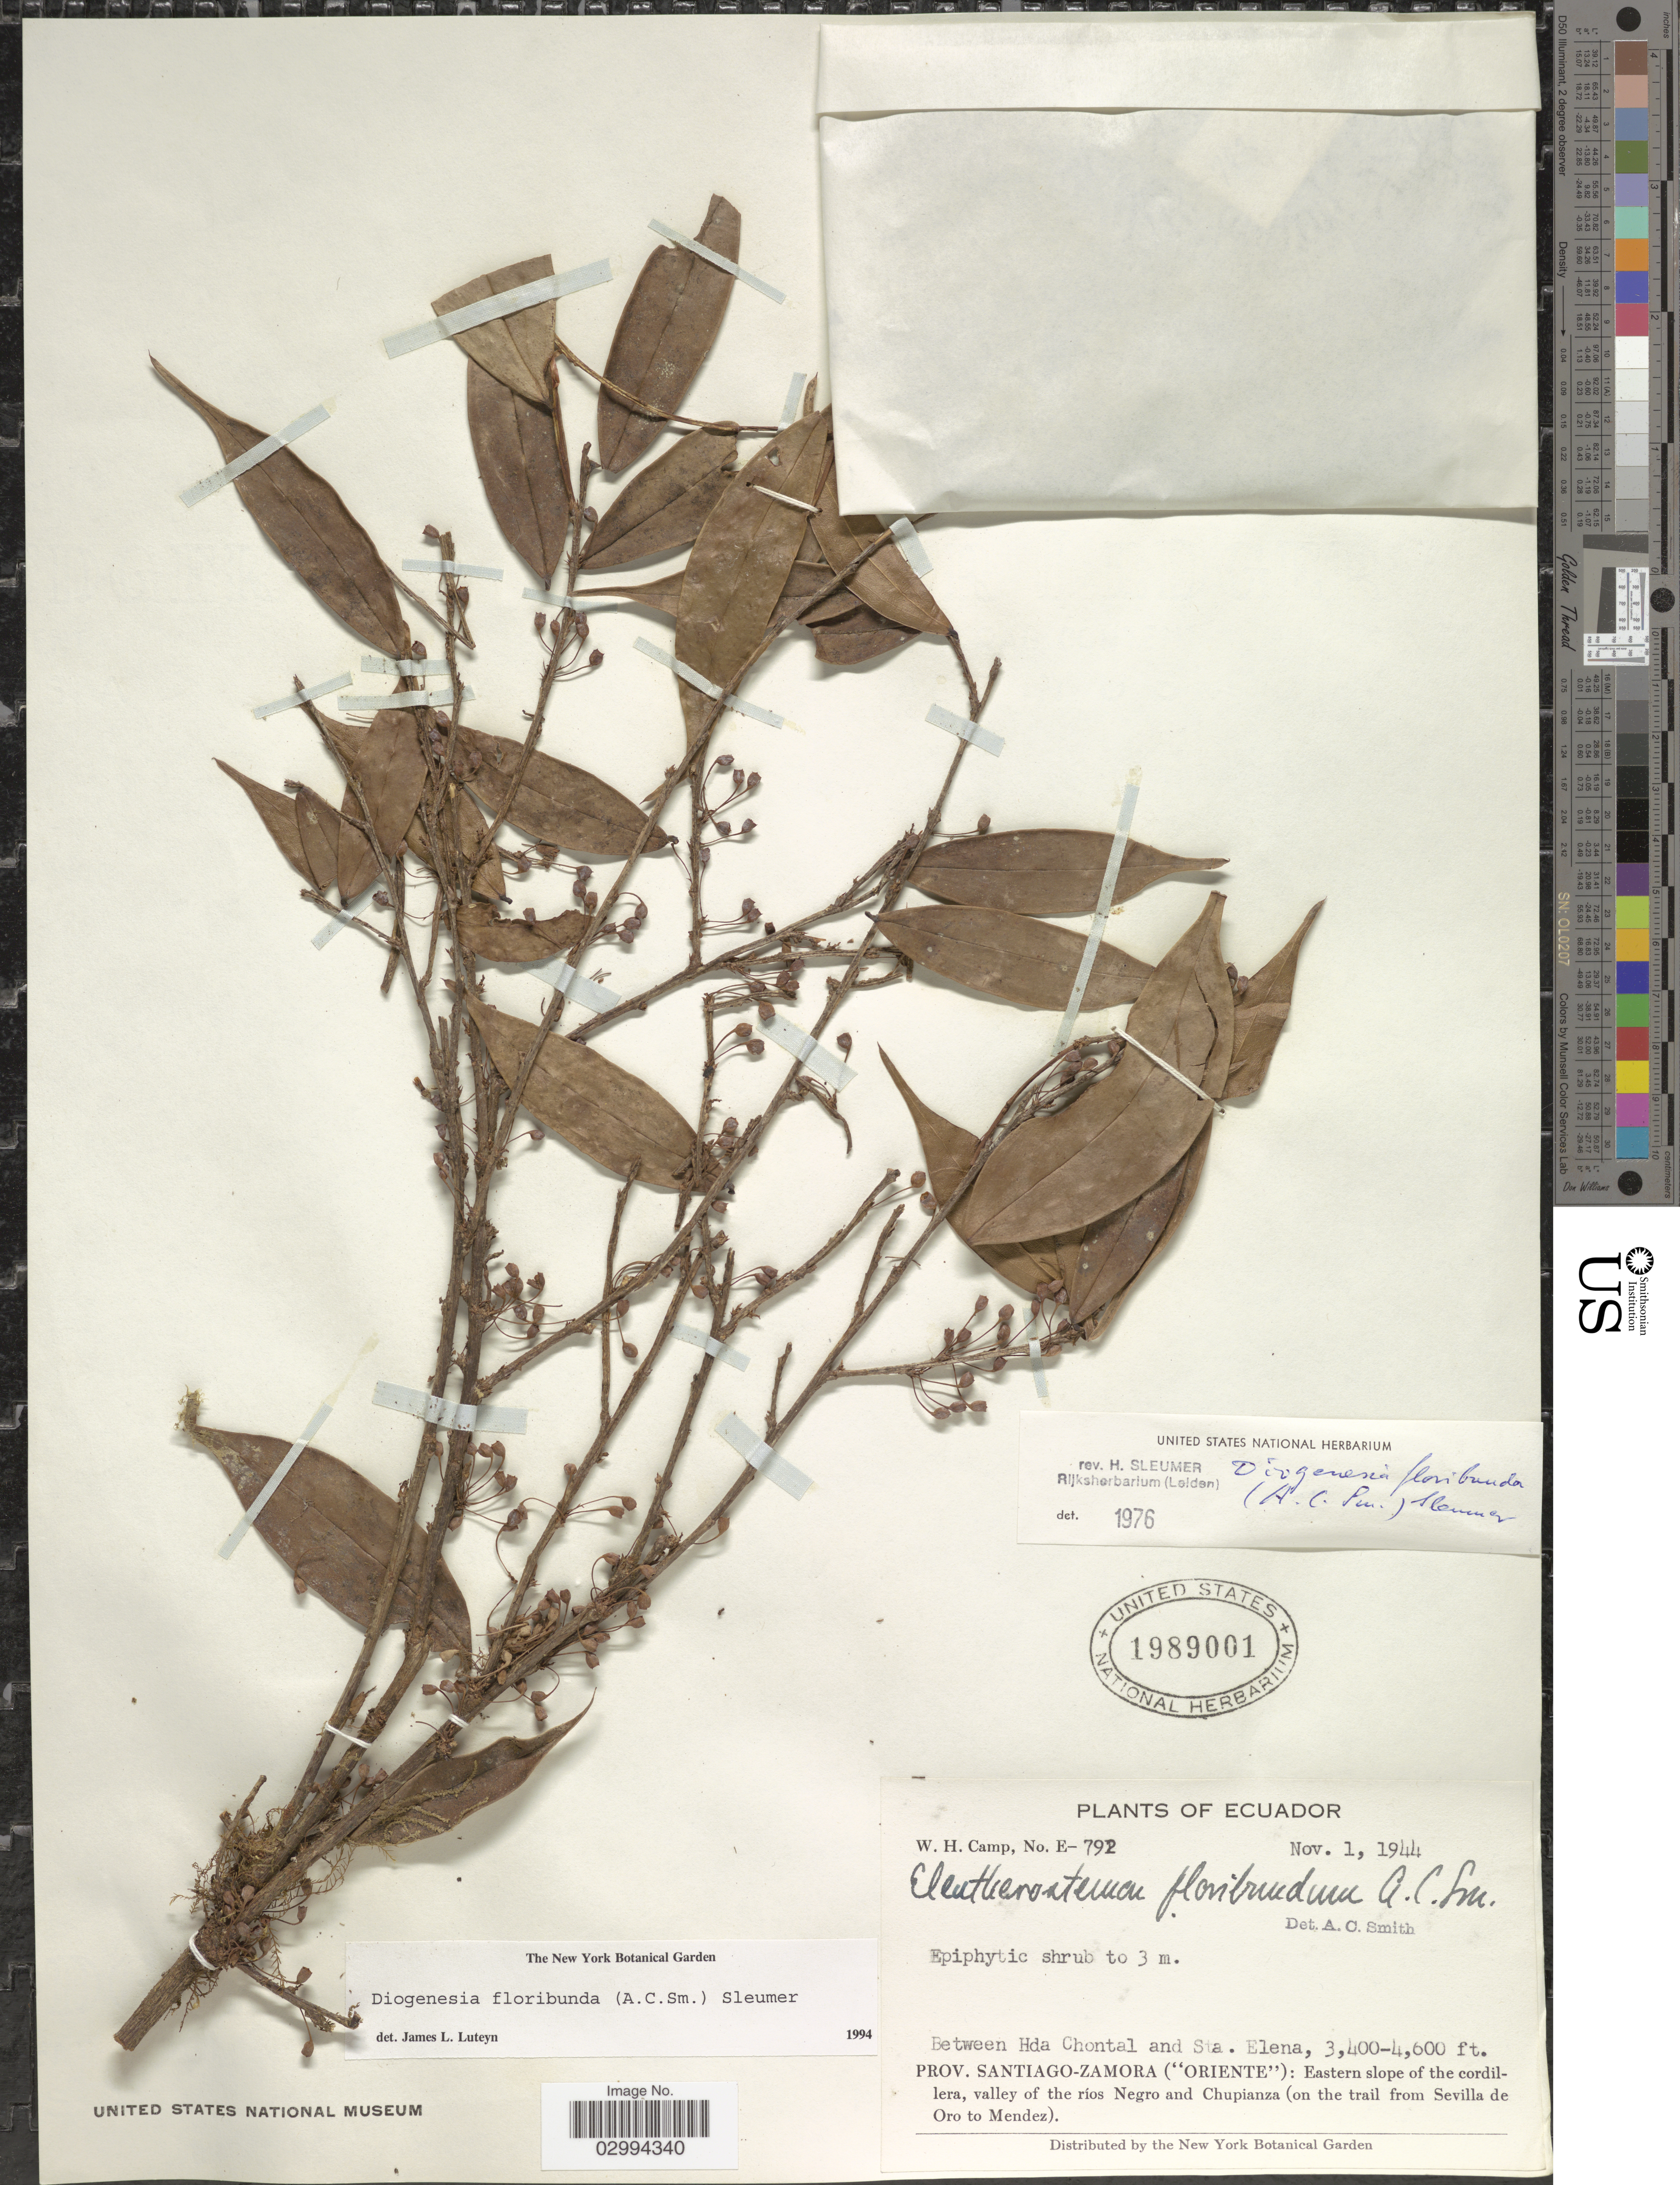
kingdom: Plantae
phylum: Tracheophyta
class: Magnoliopsida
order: Ericales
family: Ericaceae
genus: Diogenesia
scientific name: Diogenesia floribunda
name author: (A.C. Sm.) Sleumer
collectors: W. H. Camp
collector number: E-792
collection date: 1944-11-01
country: Ecuador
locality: Between Hda Chontal and Sta. Elena, Prov. Santiago-Zamora ("oriente"): Eastern slope of the cordillera, valley of the ríos Negro and Chupianza (on the trail from Sevilla de Oro to Mendez).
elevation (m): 1036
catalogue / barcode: US 1989001